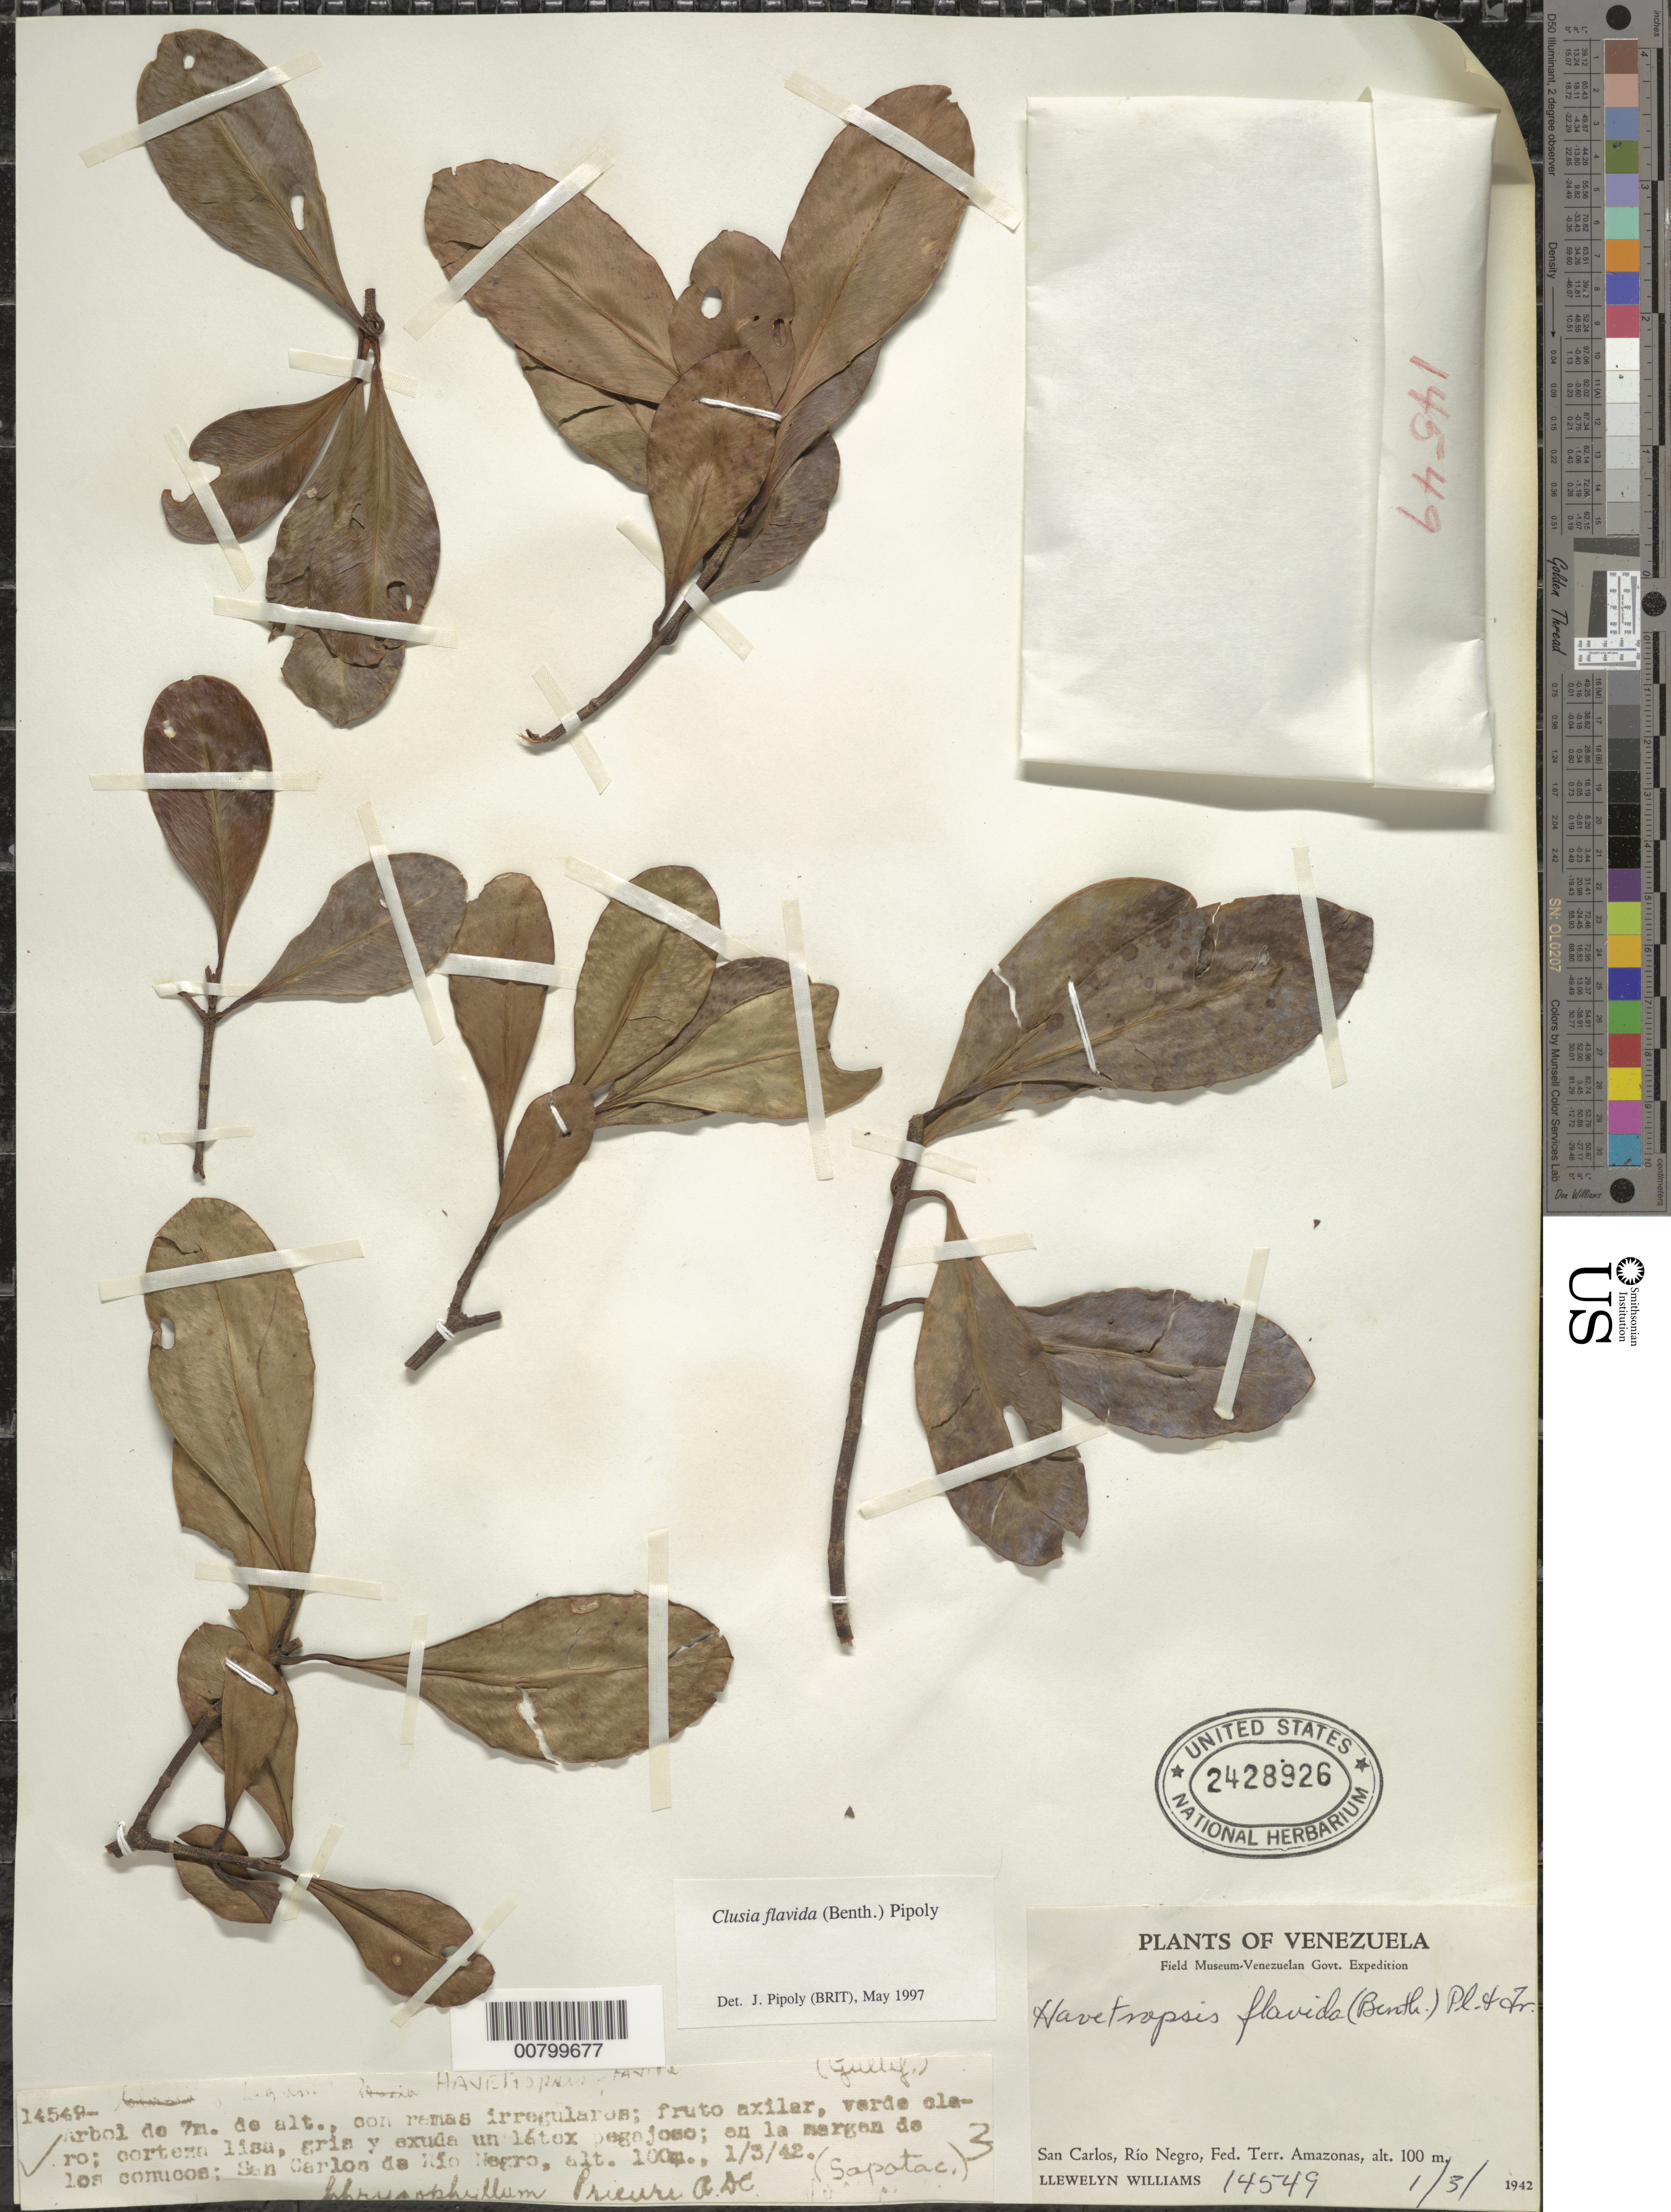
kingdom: Plantae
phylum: Tracheophyta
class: Magnoliopsida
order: Malpighiales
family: Clusiaceae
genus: Clusia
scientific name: Clusia flavida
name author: (Benth.) Pipoly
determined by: Pipoly, J. J., III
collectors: Ll. Williams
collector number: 14549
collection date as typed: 1-Mar-42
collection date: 1942-03-01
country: Venezuela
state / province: Amazonas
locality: San Carlos de Río Negro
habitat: Margen de los conucos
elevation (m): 100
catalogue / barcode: US 2428926